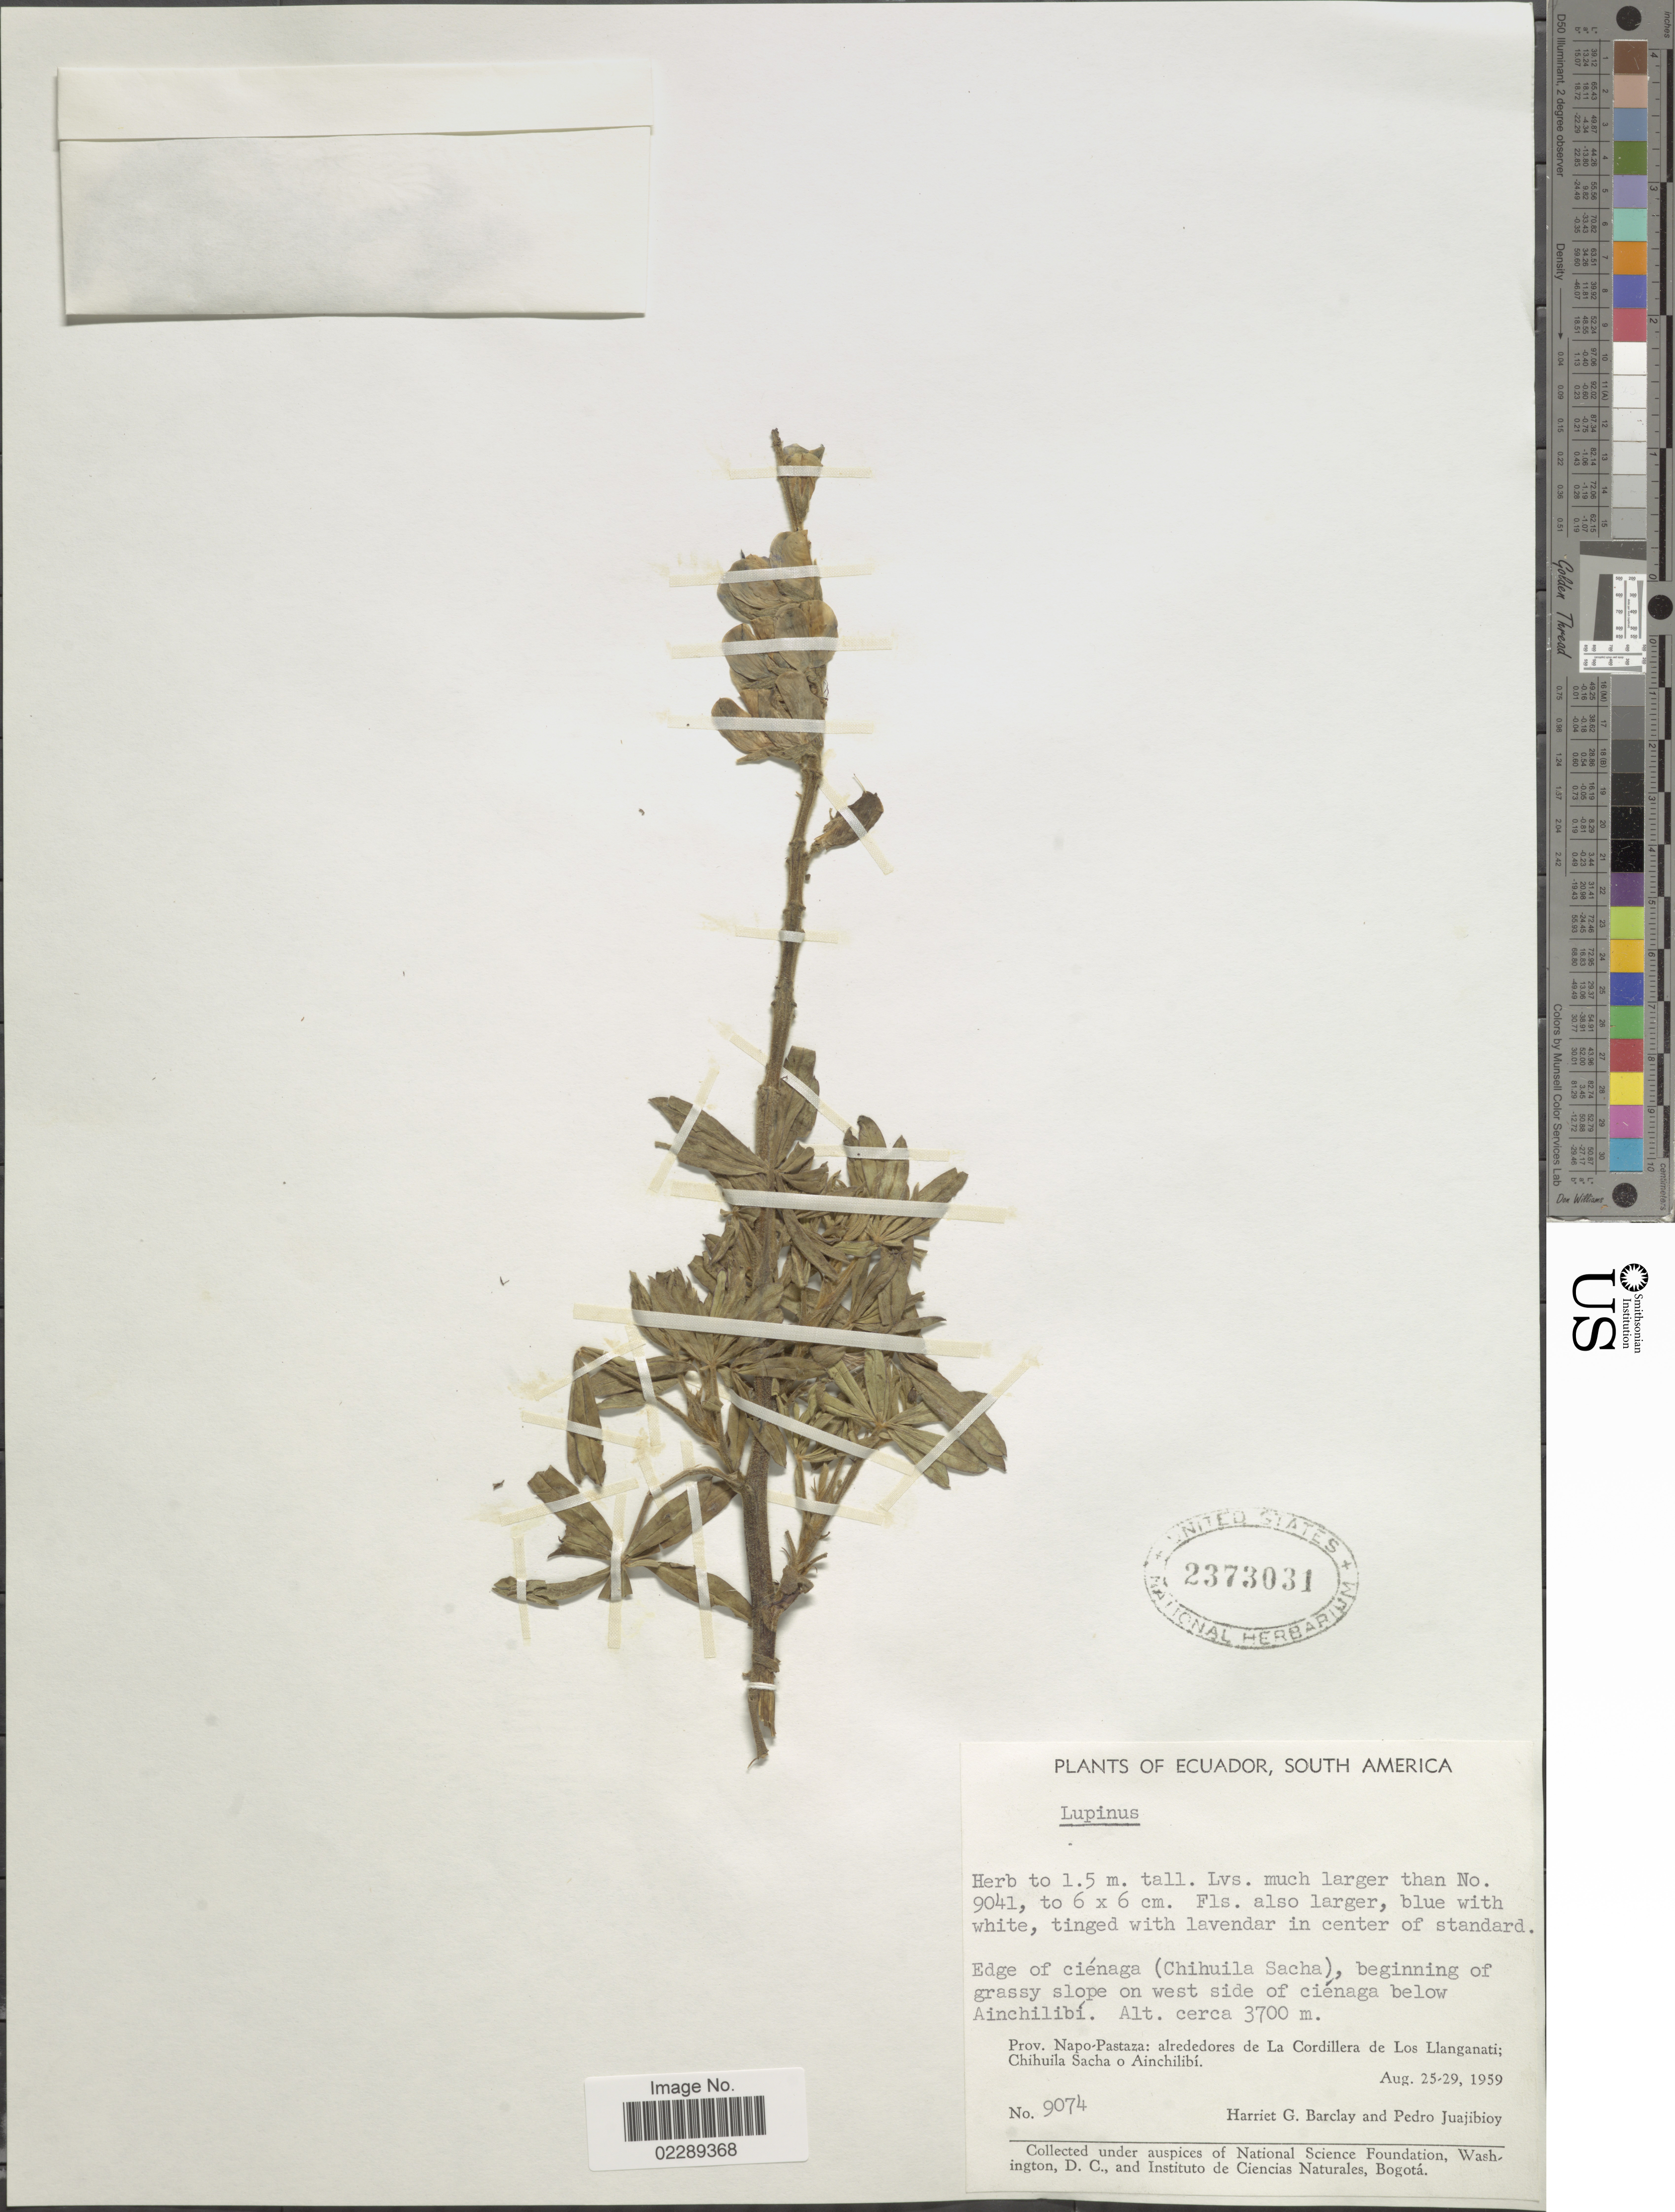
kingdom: Plantae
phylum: Tracheophyta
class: Magnoliopsida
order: Fabales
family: Fabaceae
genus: Lupinus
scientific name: Lupinus sp.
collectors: H. G. Barclay & P. Juajibioy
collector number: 9074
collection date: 1959-08-25/1959-08-29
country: Ecuador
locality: Edge of ciénaga (Chihuila Sacha), beginning of grassy slope on west side of ciénaga below Ainchilibí. Prov. Napo-Pastaza: alrededores de La Cordillera de Los Llanganati; Chihuila Sacha o Ainchilibí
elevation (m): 3700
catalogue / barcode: US 2373031